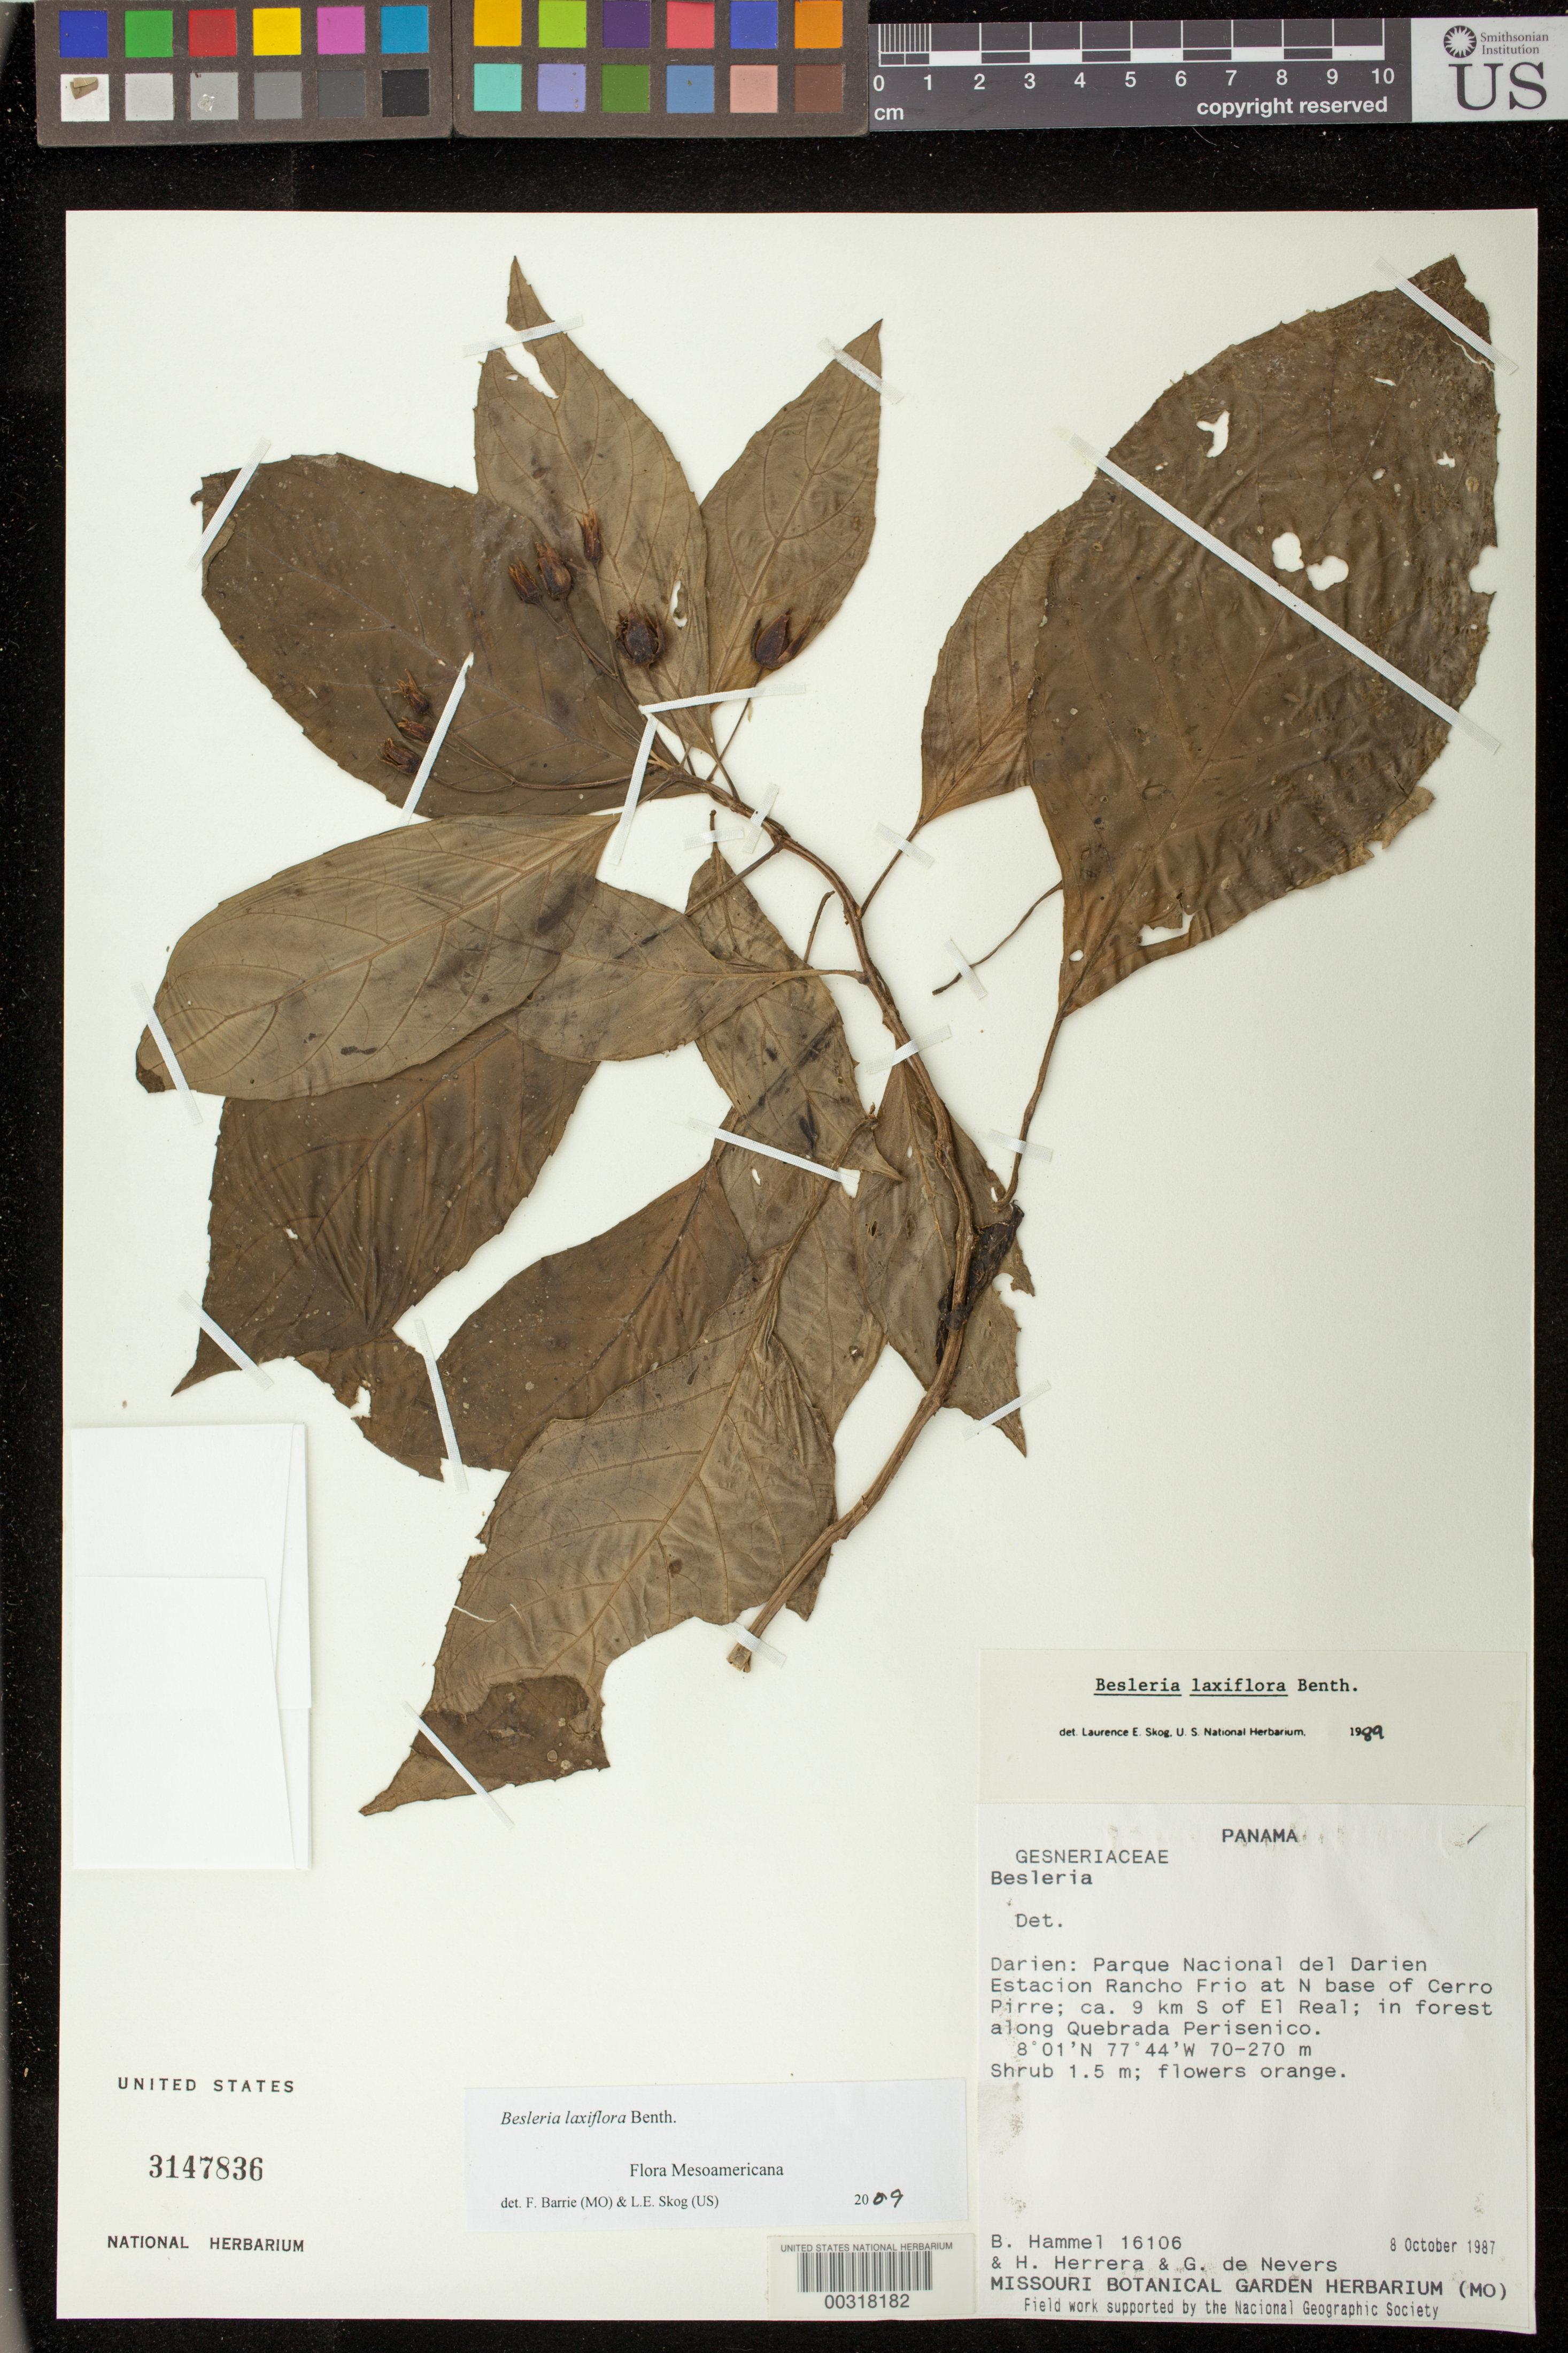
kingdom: Plantae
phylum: Tracheophyta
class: Magnoliopsida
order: Lamiales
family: Gesneriaceae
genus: Besleria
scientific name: Besleria laxiflora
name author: Benth.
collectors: B. Hammel, H. Herrera & G. C. de Nevers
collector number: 16106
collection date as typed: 08 Oct 1987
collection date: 1987-10-08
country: Panama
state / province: Darién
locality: Parque Nacional del Darien, Estacion Rancho Frio at N base of Cerro Pirre, ca 9 km S of El Real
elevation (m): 70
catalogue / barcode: US 3147836